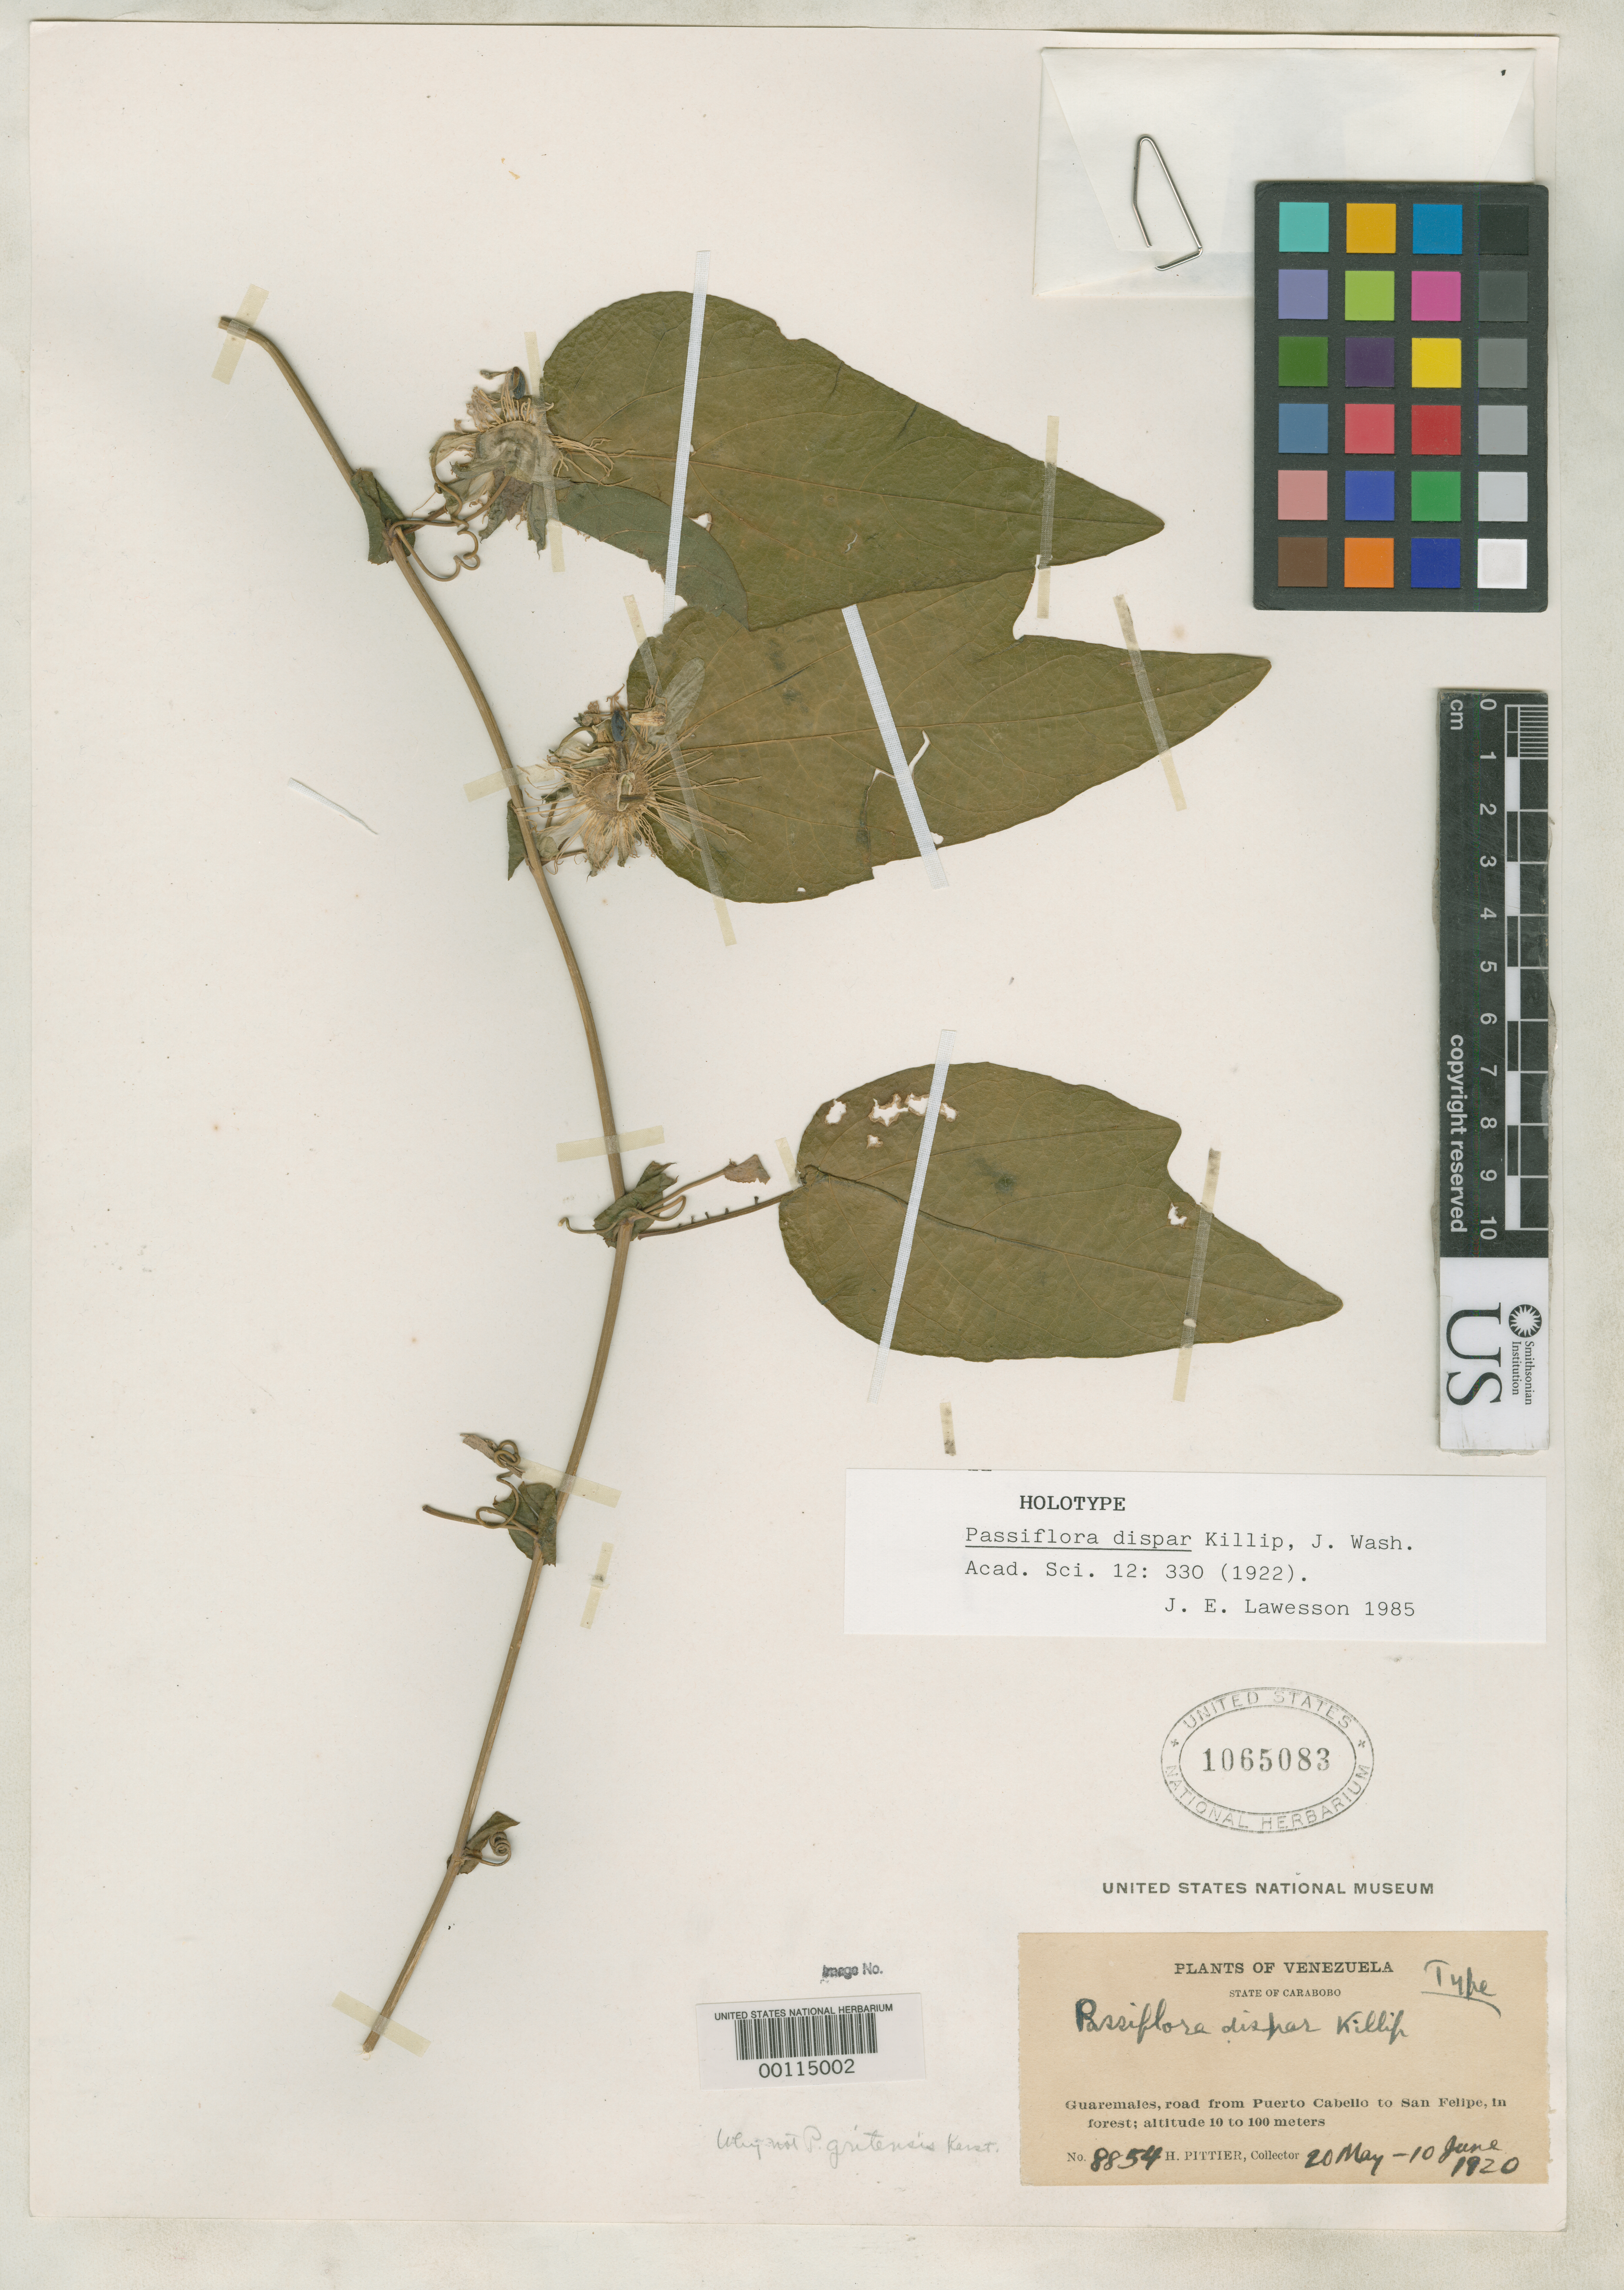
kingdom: Plantae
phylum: Tracheophyta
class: Magnoliopsida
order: Malpighiales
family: Passifloraceae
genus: Passiflora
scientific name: Passiflora dispar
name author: Killip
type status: Holotype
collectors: H. F. Pittier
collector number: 8854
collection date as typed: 20 May 1920 to 10 Jun 1920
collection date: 1920-05-20/1920-06-10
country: Venezuela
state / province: Carabobo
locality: Guaremales, road from Puerto Cabello to San Felipe.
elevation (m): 10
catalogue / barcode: US 1065083